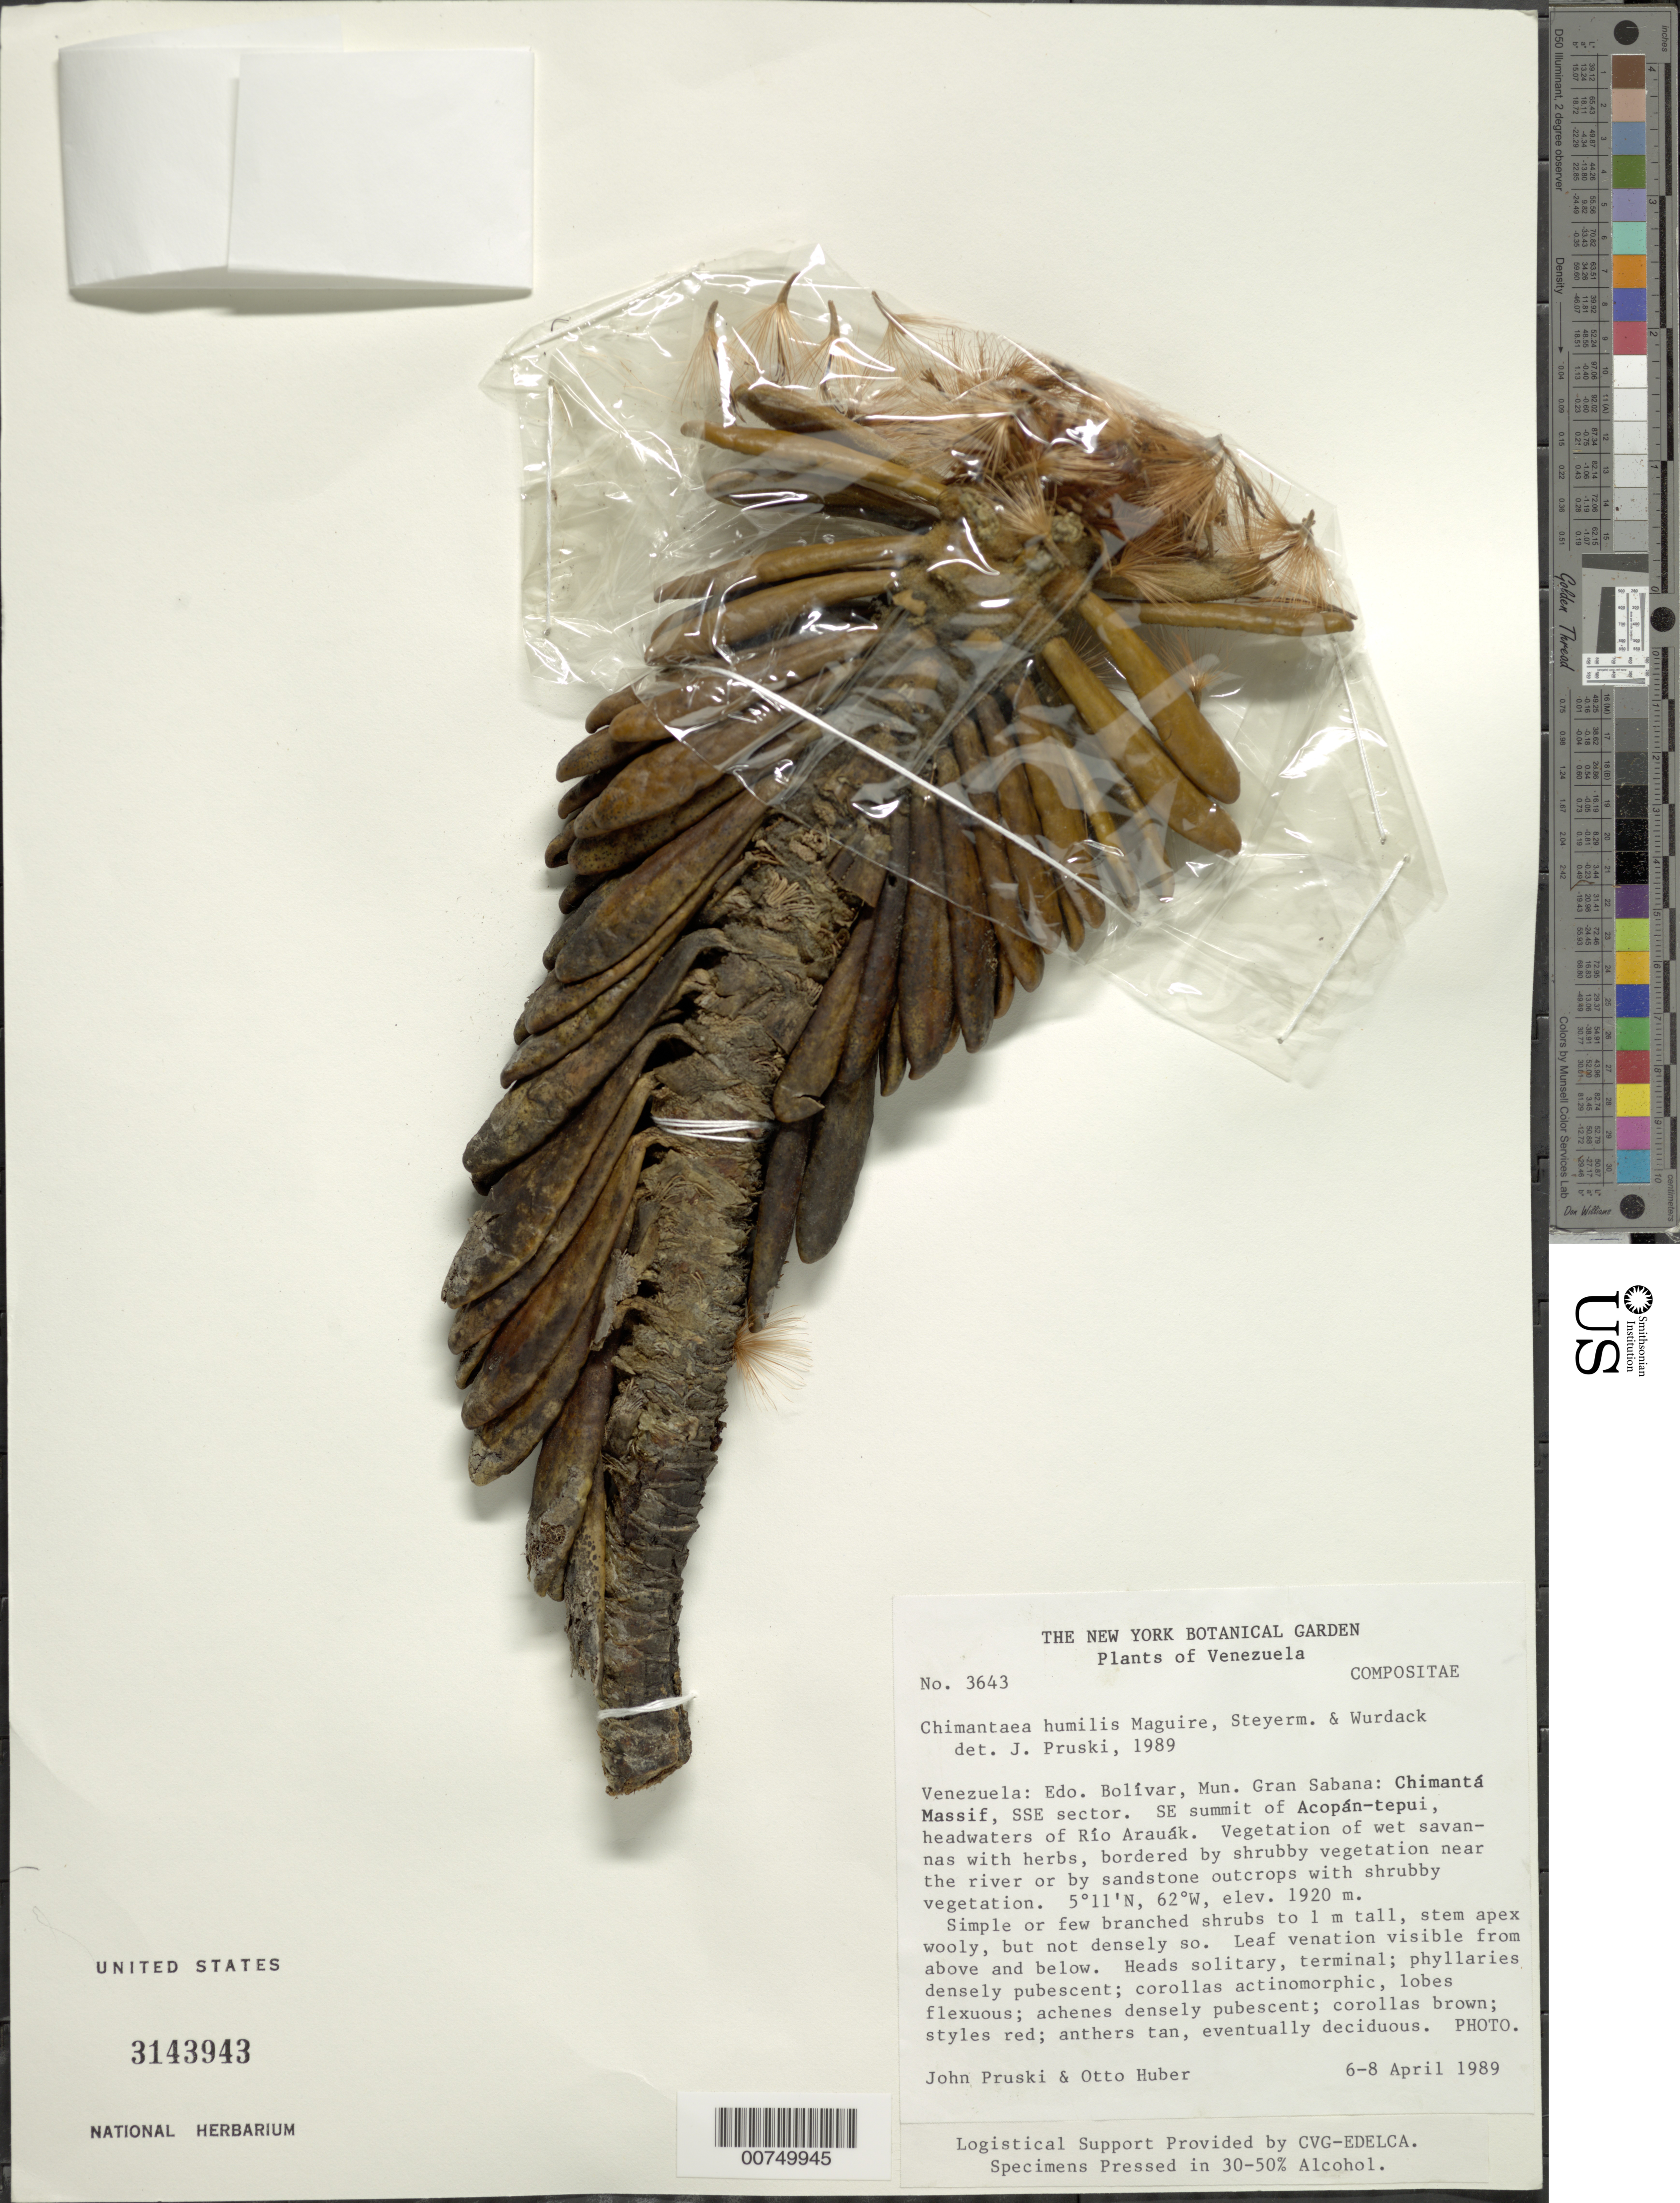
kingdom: Plantae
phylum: Tracheophyta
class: Magnoliopsida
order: Asterales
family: Asteraceae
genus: Chimantaea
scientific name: Chimantaea humilis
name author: Maguire et al.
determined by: Pruski, J. F.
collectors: J. F. Pruski & O. Huber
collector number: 3643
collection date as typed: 6-Apr-89 to 8-Apr-89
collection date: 1989-04-06/1989-04-08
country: Venezuela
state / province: Bolívar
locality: Mun. Gran Sabana: Chimantá Massif, SSE sector. SE summit of Acopán-tepuí, headwaters of Río Arauák.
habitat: Vegetation of wet savannas with herbs, bordered by shrubby vegetation near the river or by sandstone outcrops with shrubby vegetation.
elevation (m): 1920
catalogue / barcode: US 3143943